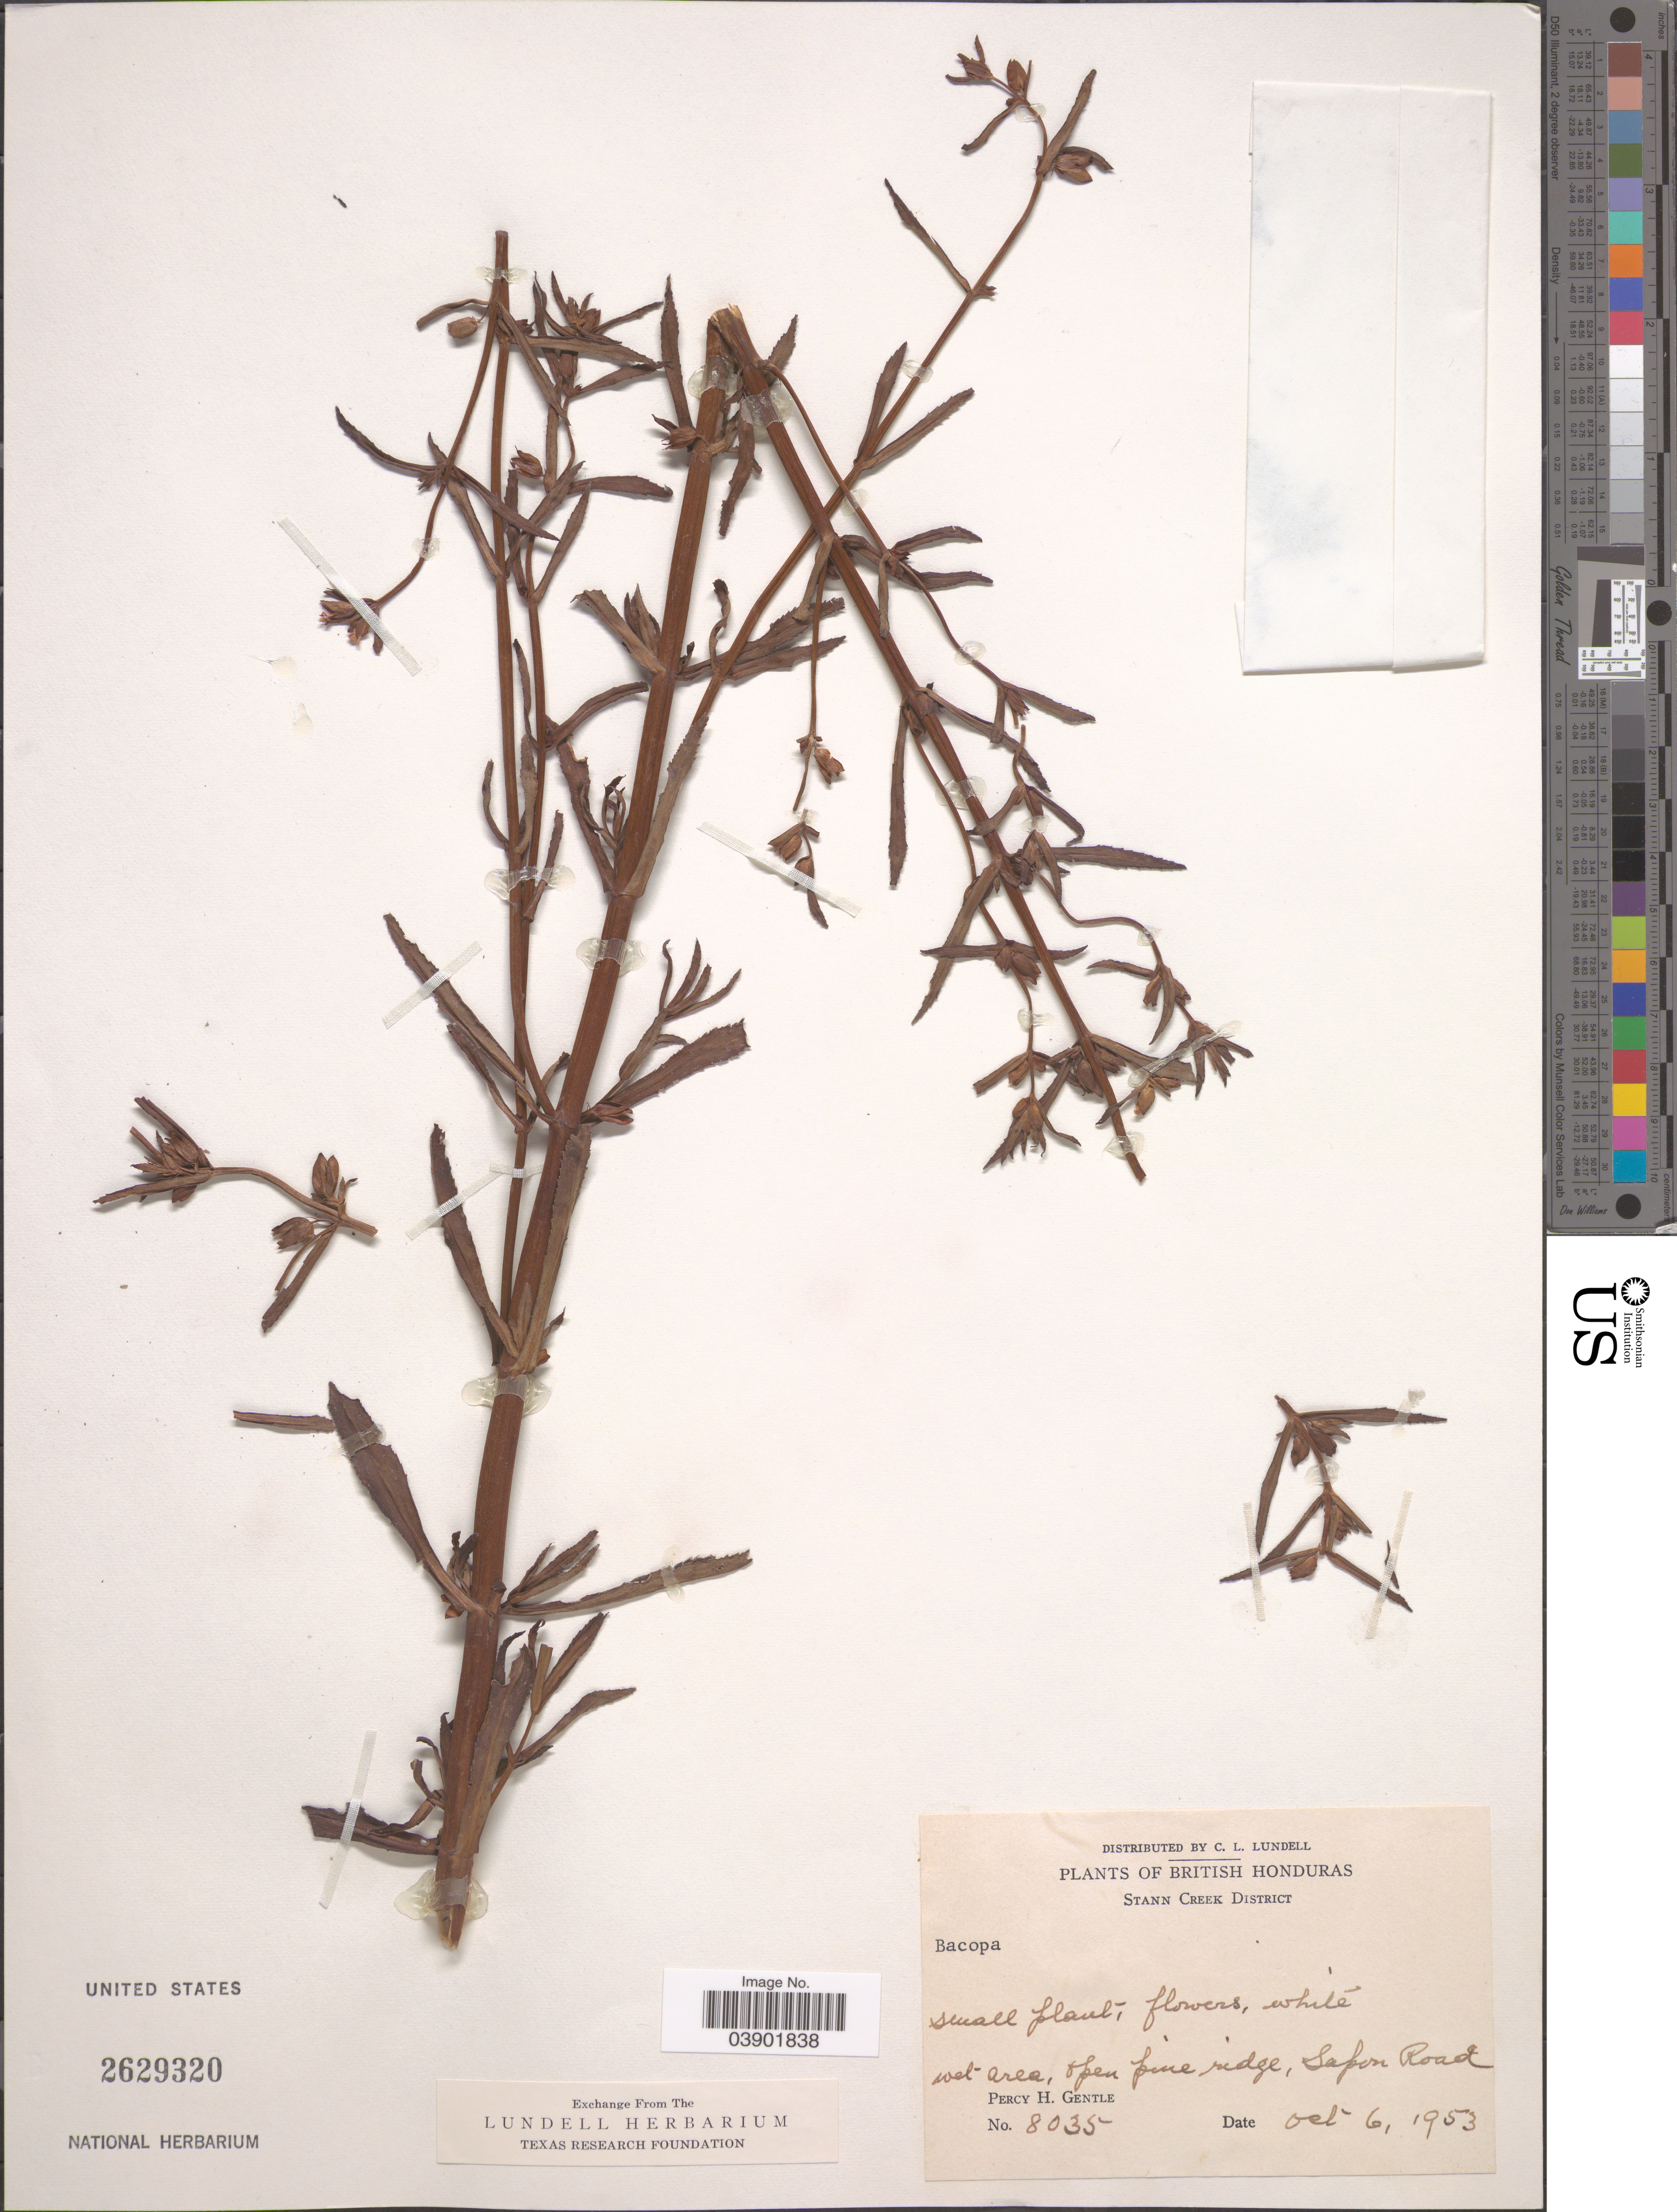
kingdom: Plantae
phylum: Tracheophyta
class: Magnoliopsida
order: Lamiales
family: Plantaginaceae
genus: Bacopa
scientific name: Bacopa sp.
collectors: P. H. Gentle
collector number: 8035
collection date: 1953-10-06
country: Belize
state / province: Stann Creek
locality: British Honduras. Stann Creek District. Sapon Road.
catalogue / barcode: US 2629320